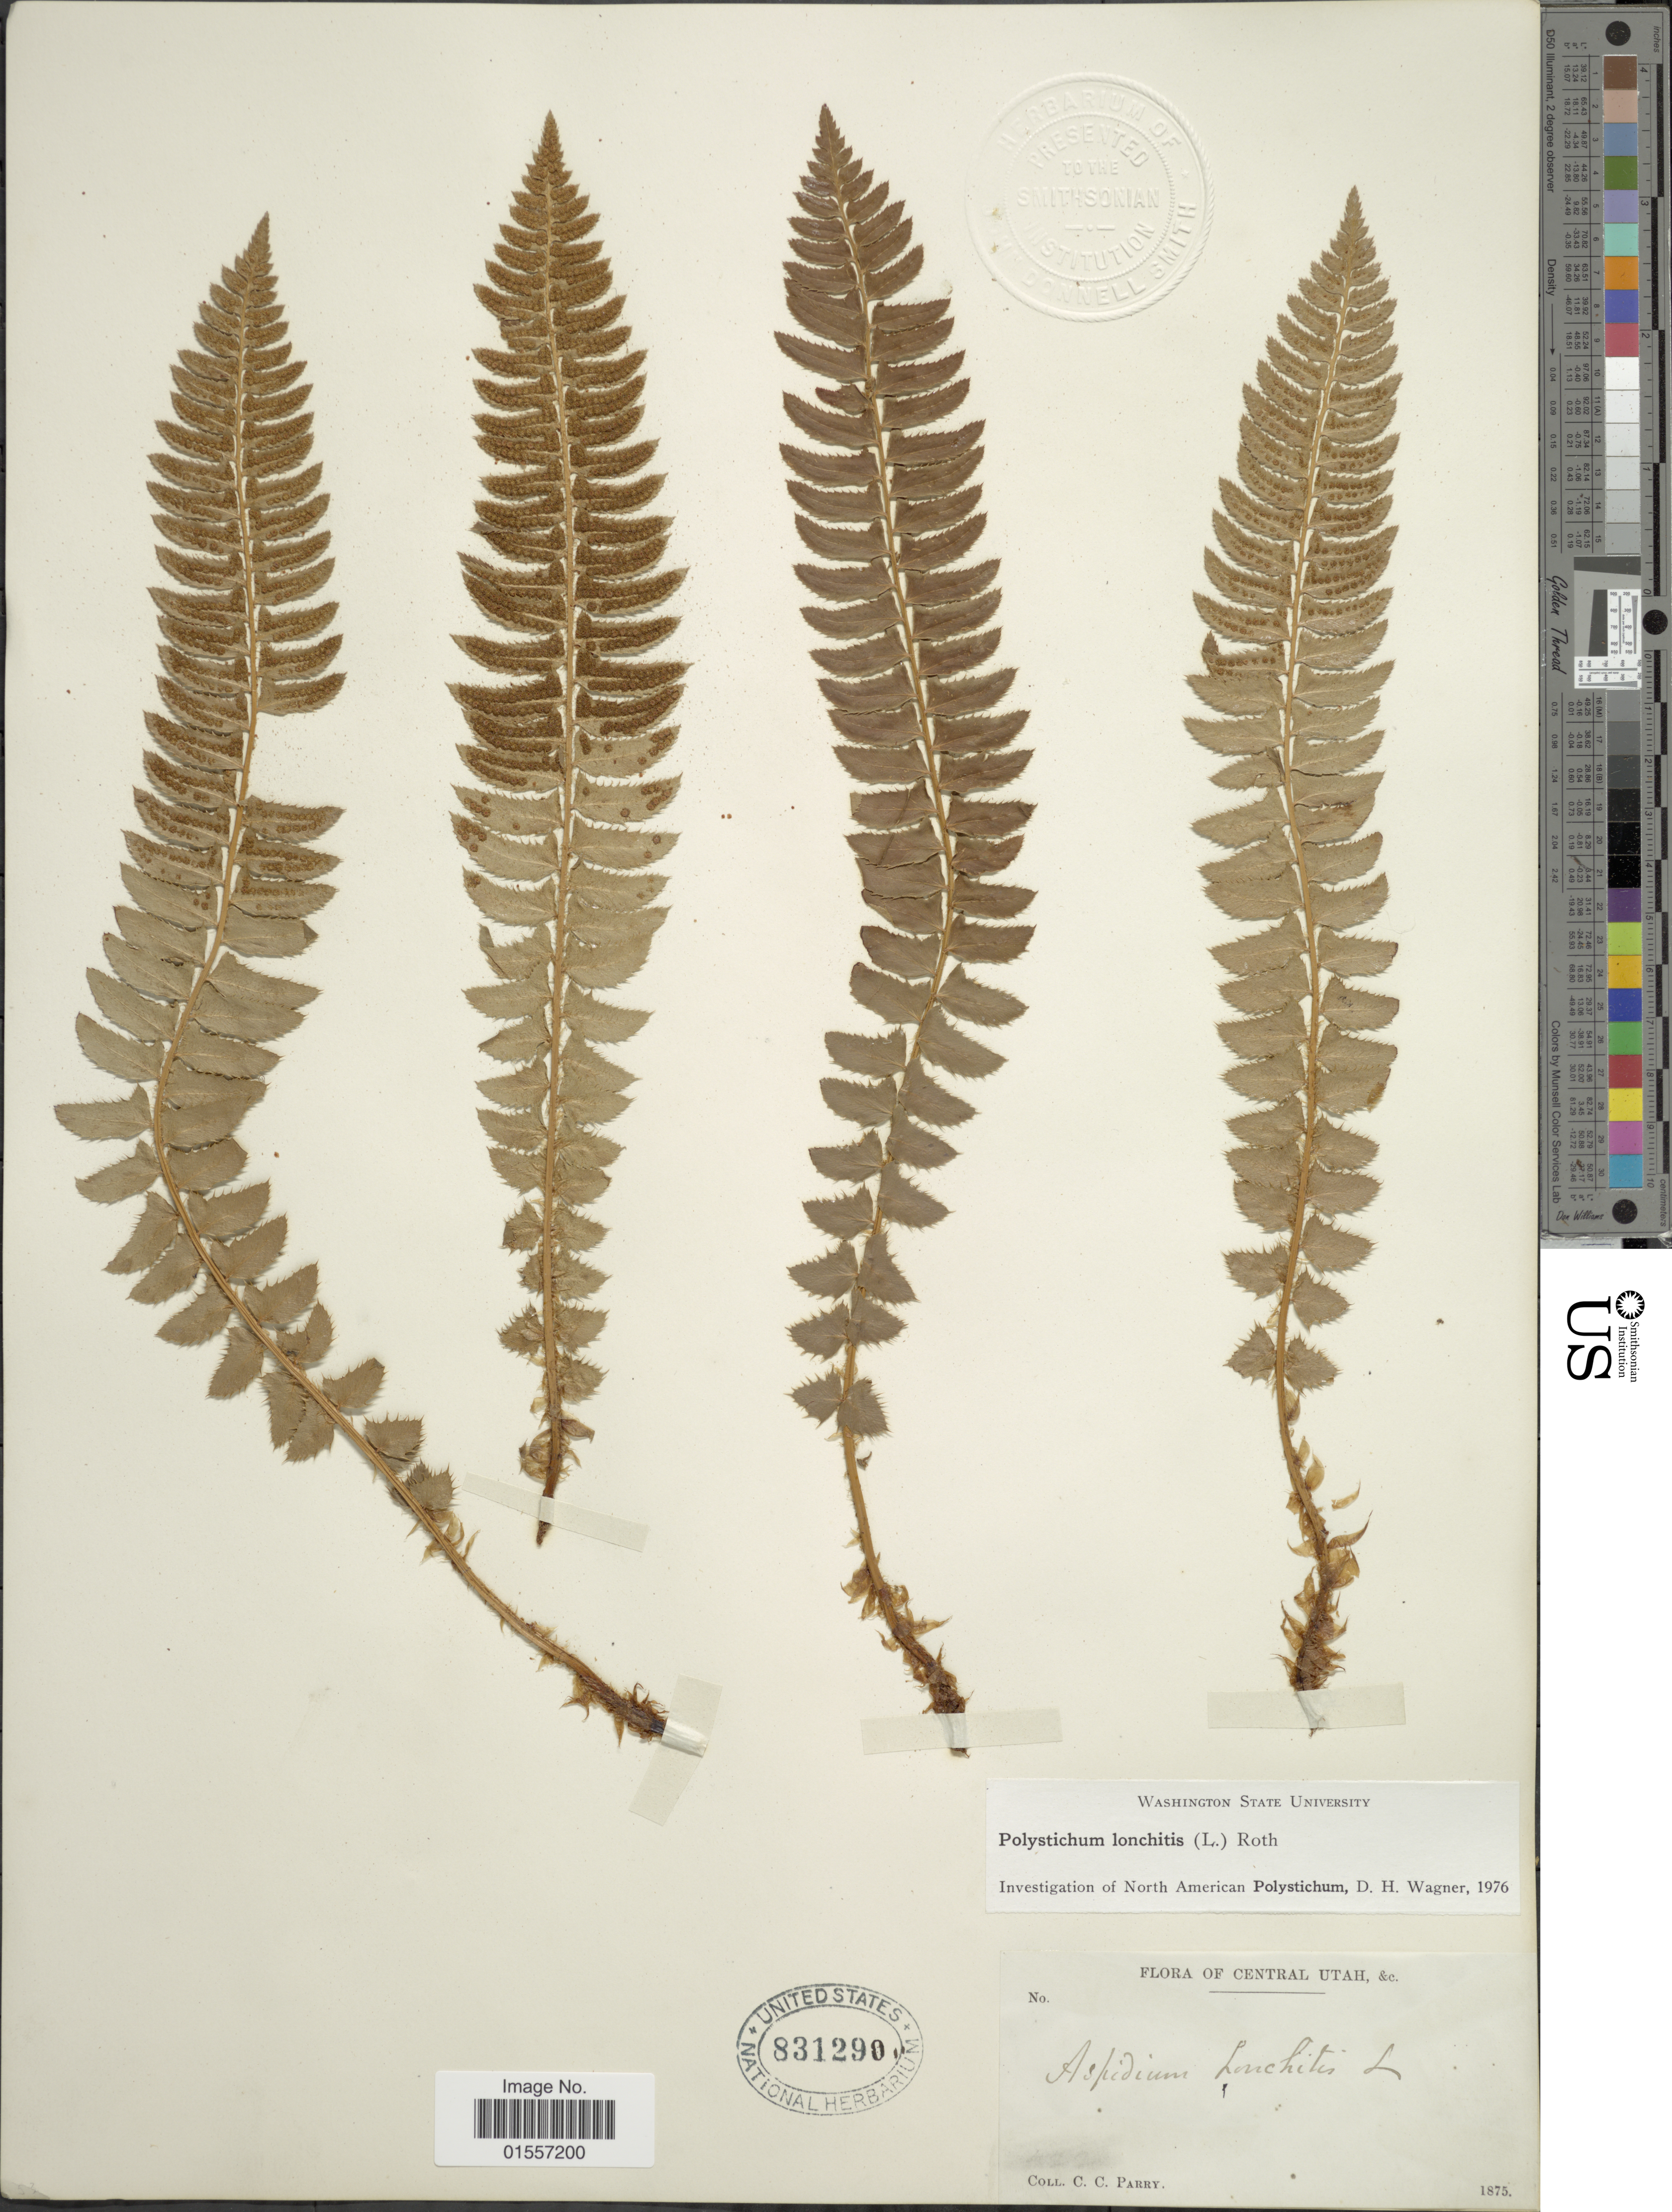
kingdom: Plantae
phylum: Tracheophyta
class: Polypodiopsida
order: Polypodiales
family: Dryopteridaceae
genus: Polystichum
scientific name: Polystichum lonchitis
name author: (Roth) L.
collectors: C. C. Parry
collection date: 1875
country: United States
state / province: Utah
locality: Central Utah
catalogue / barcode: US 831290